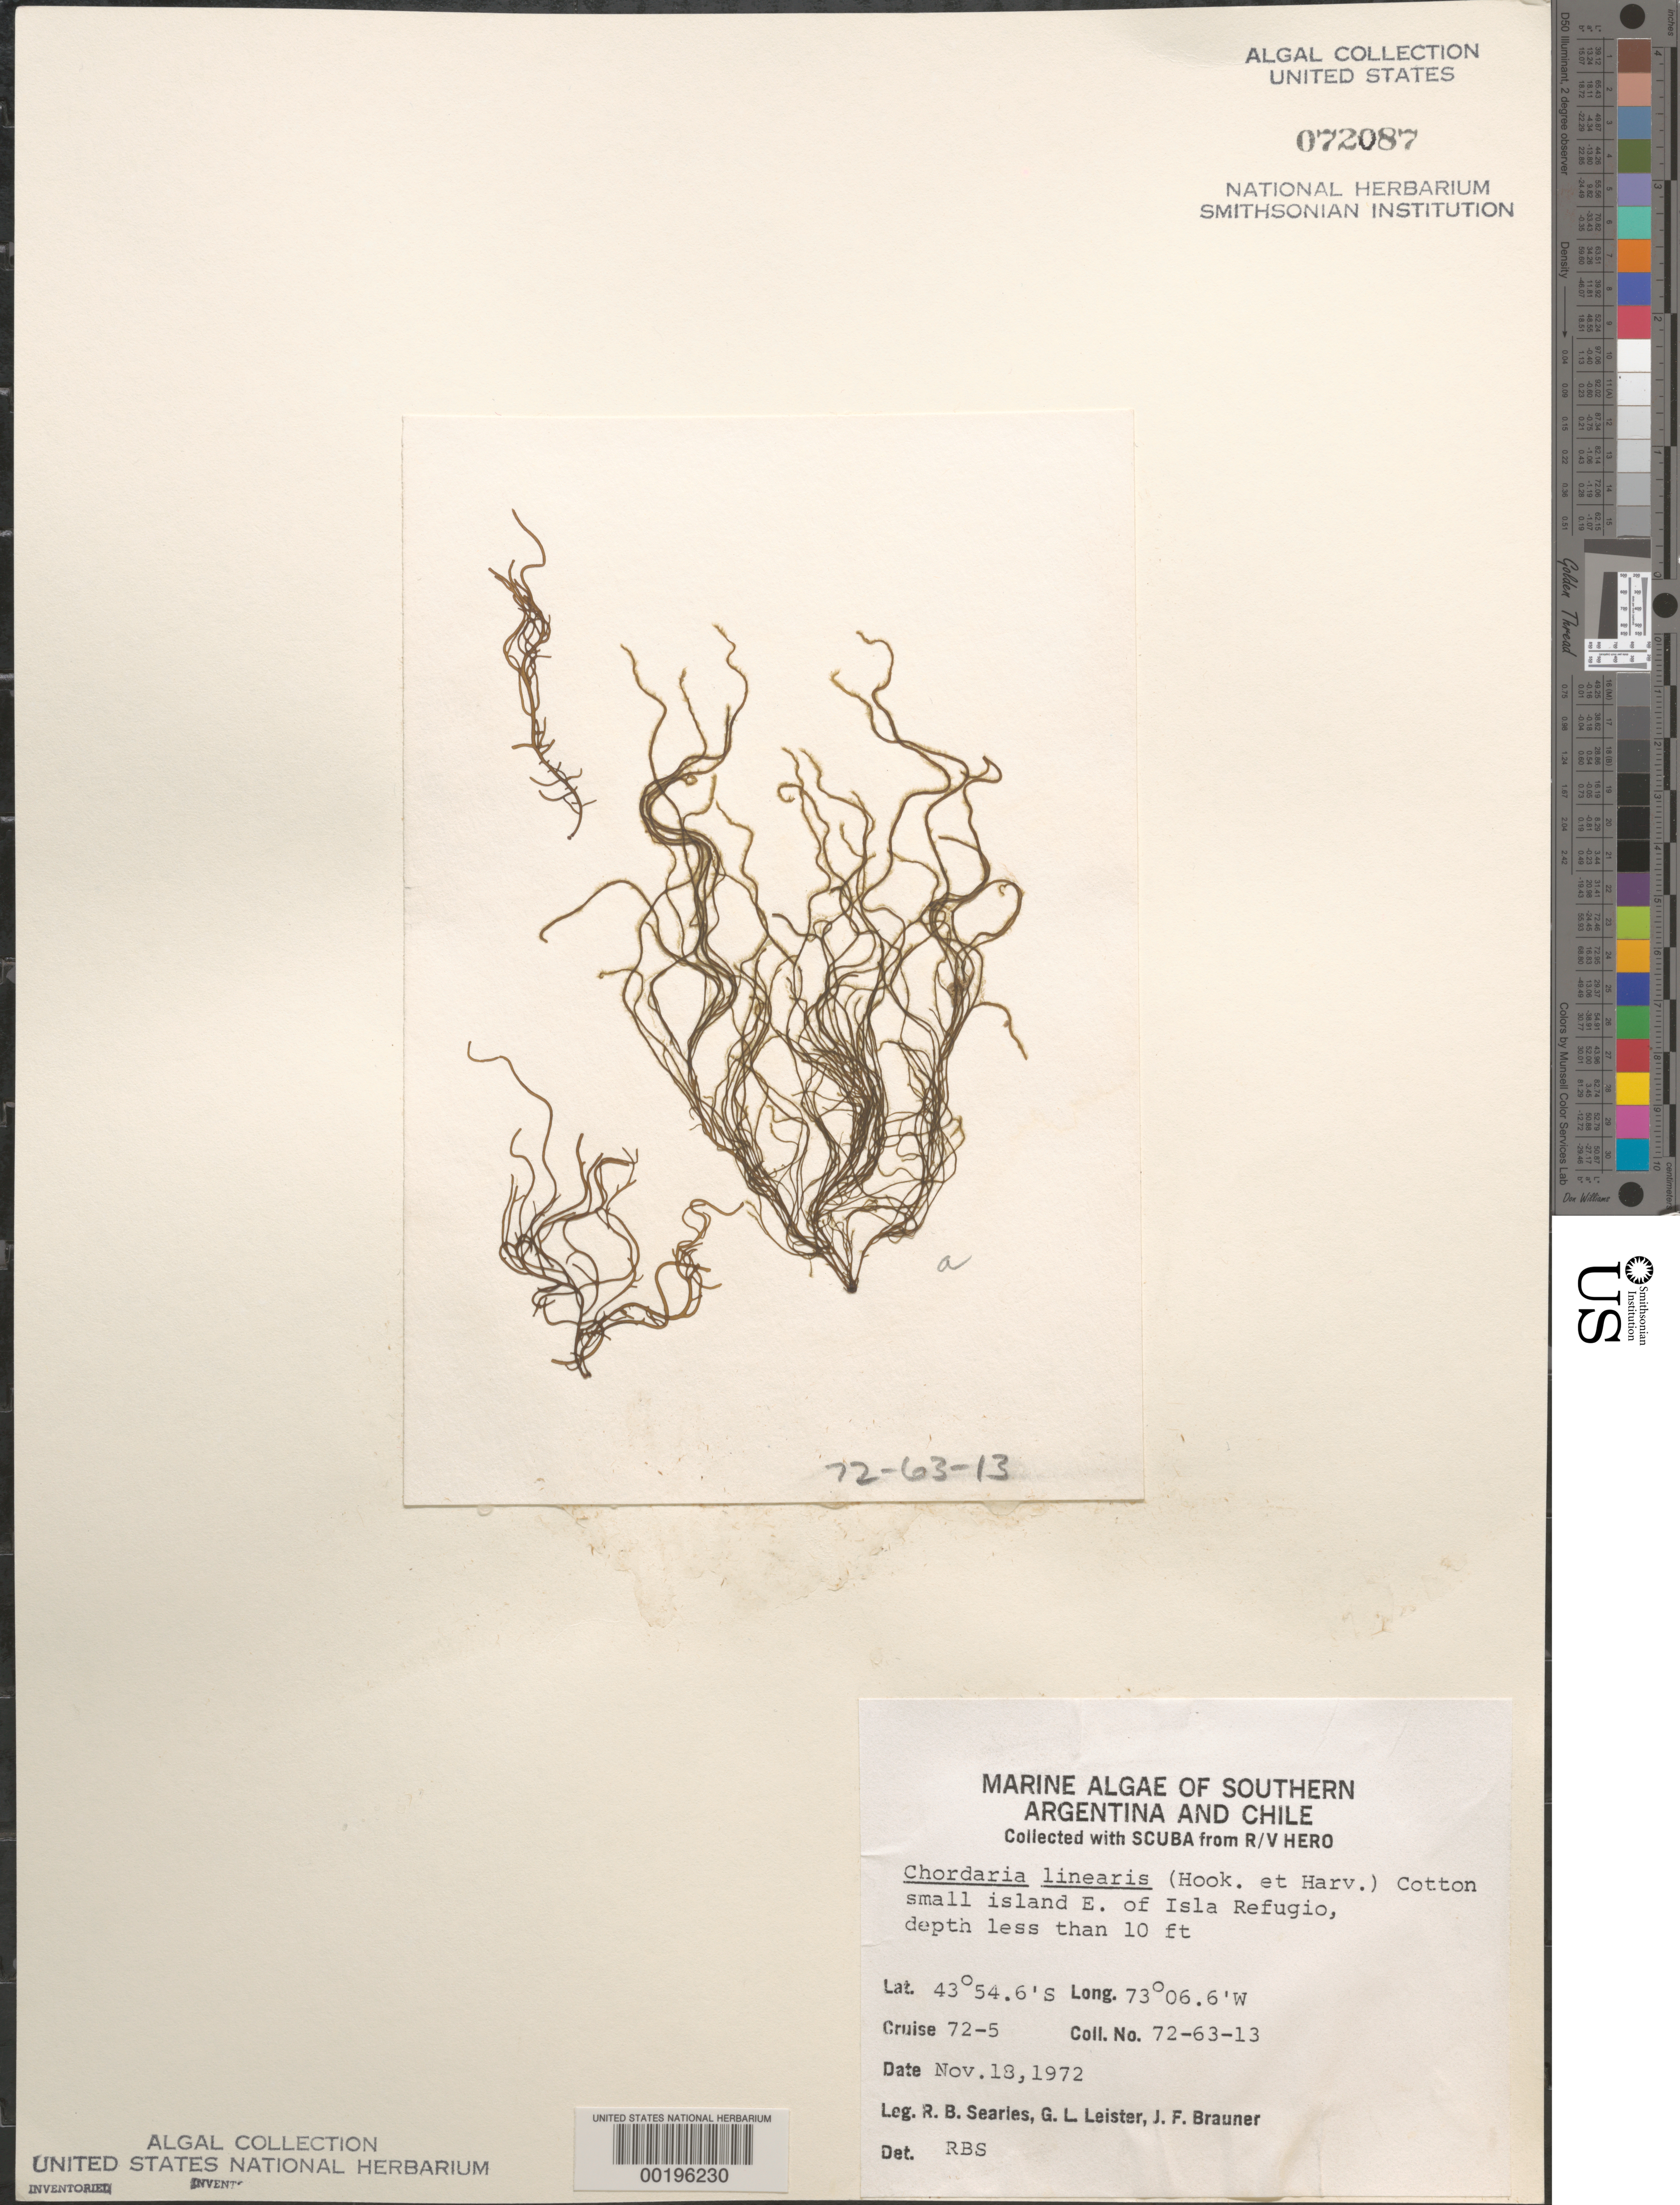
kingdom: Chromista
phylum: Ochrophyta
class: Phaeophyceae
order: Ectocarpales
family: Chordariaceae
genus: Chordaria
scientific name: Chordaria linearis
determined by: Searles, R. B.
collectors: R. Searles, G. Leister & J. F. Brauner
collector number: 72-63-13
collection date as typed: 18 Nov 1972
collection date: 1972-11-18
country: Chile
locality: Island east of isla refugio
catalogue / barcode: US 72087